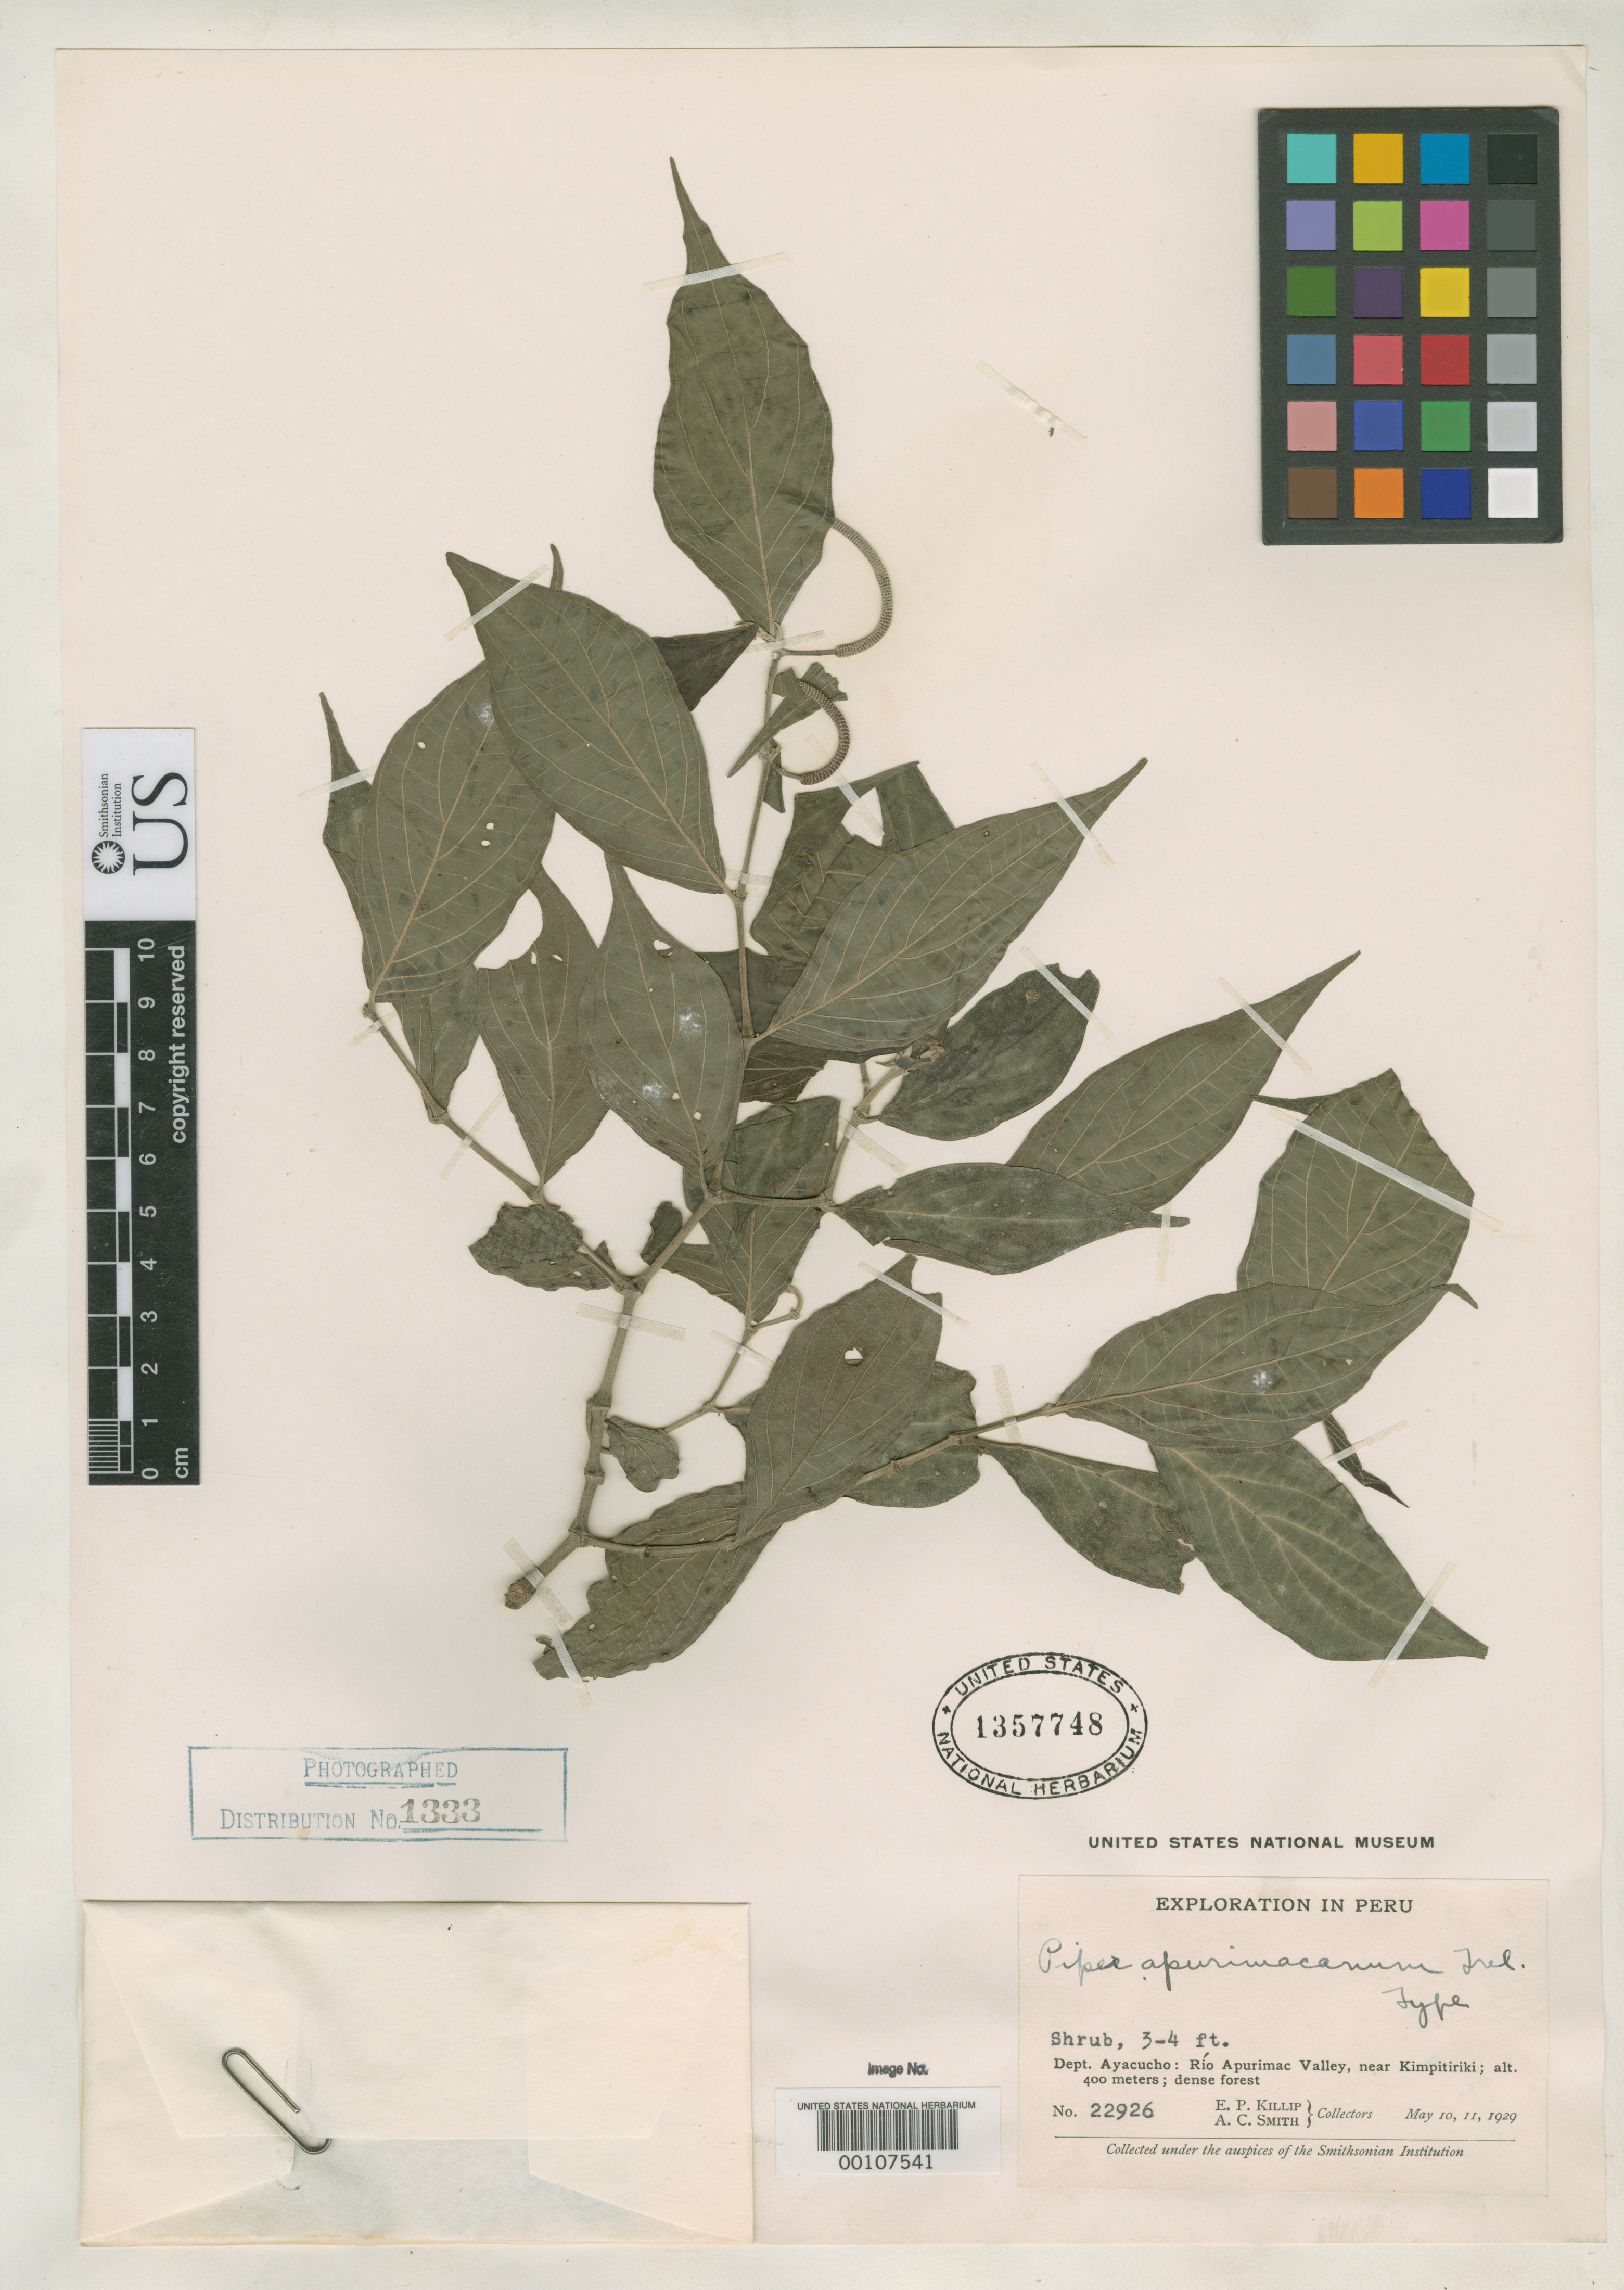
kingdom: Plantae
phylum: Tracheophyta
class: Magnoliopsida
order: Piperales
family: Piperaceae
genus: Piper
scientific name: Piper apurimacanum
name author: Trel. in J.F. Macbr.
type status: Holotype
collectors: E. P. Killip & A. C. Smith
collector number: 22926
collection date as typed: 10 May 1929 to 11 May 1929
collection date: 1929-05-10/1929-05-11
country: Peru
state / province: Ayacucho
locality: Río Apurímac valley, near Kimpitiriki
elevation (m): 400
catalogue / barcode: US 1357748